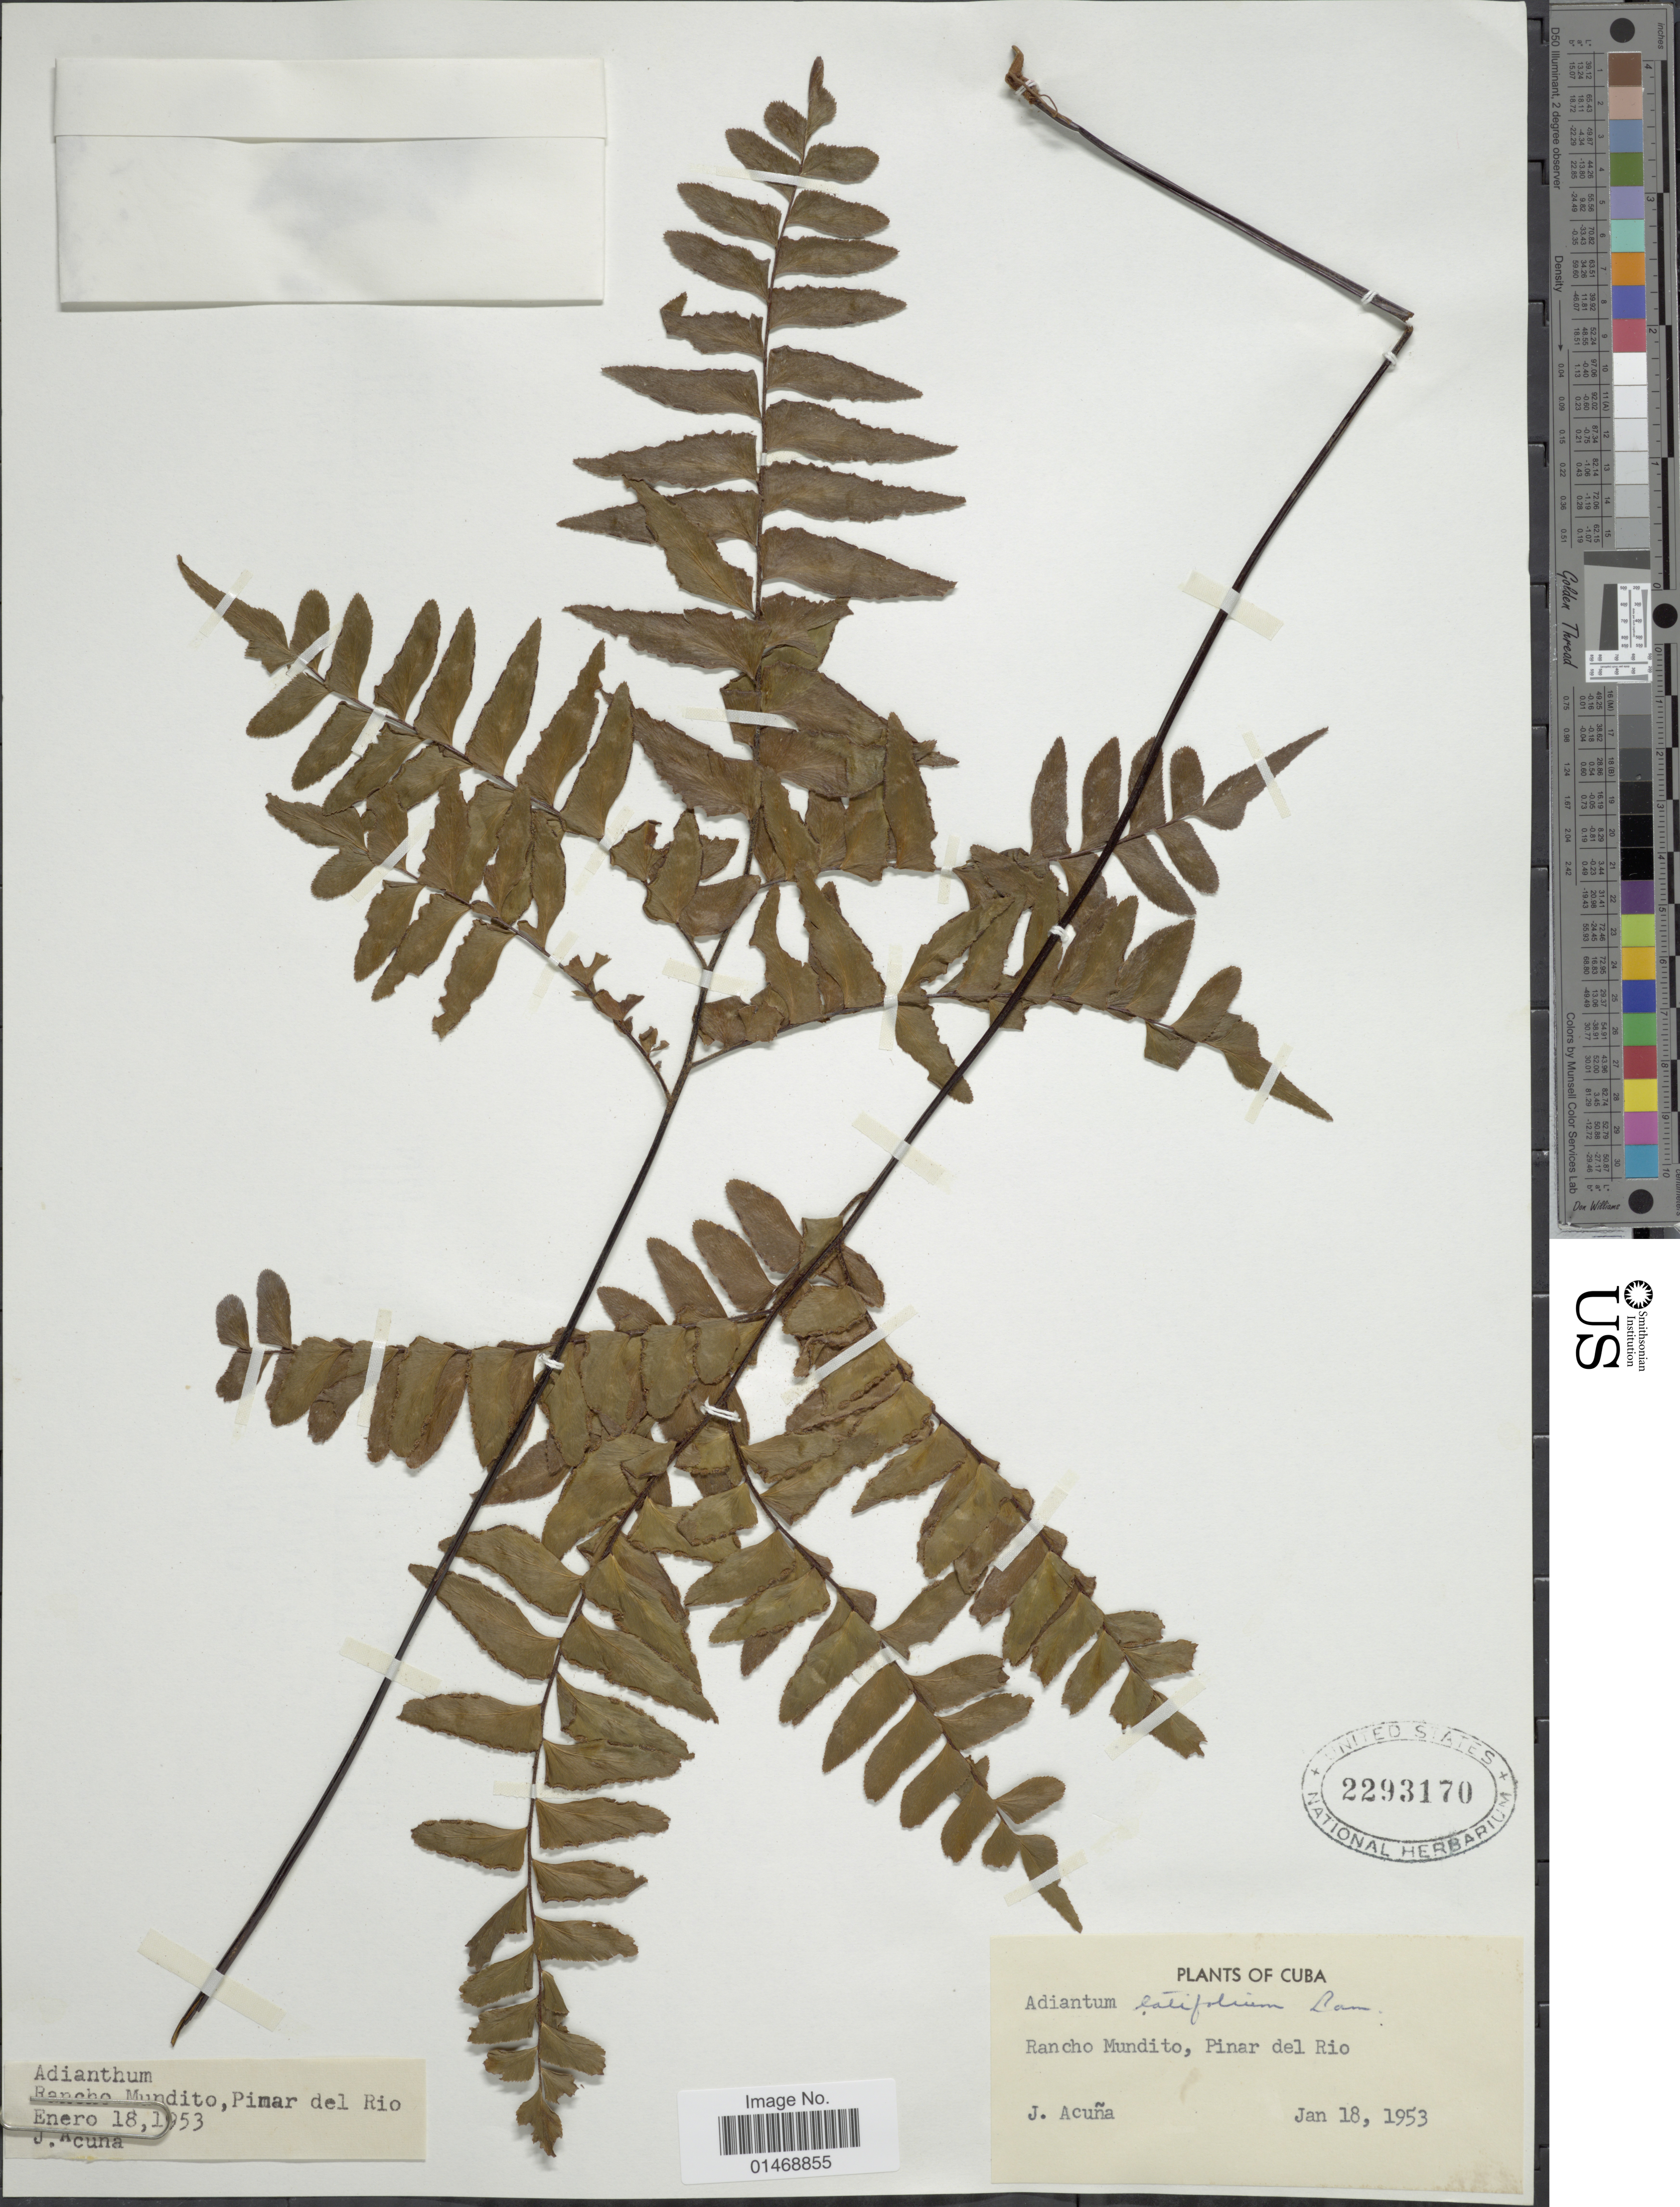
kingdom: Plantae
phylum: Tracheophyta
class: Polypodiopsida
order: Polypodiales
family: Pteridaceae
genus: Adiantum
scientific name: Adiantum latifolium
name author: Lam.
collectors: J. Acuña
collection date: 1953-01-18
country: Cuba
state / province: Pinar del Río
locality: Rancho Mundito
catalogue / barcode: US 2293170